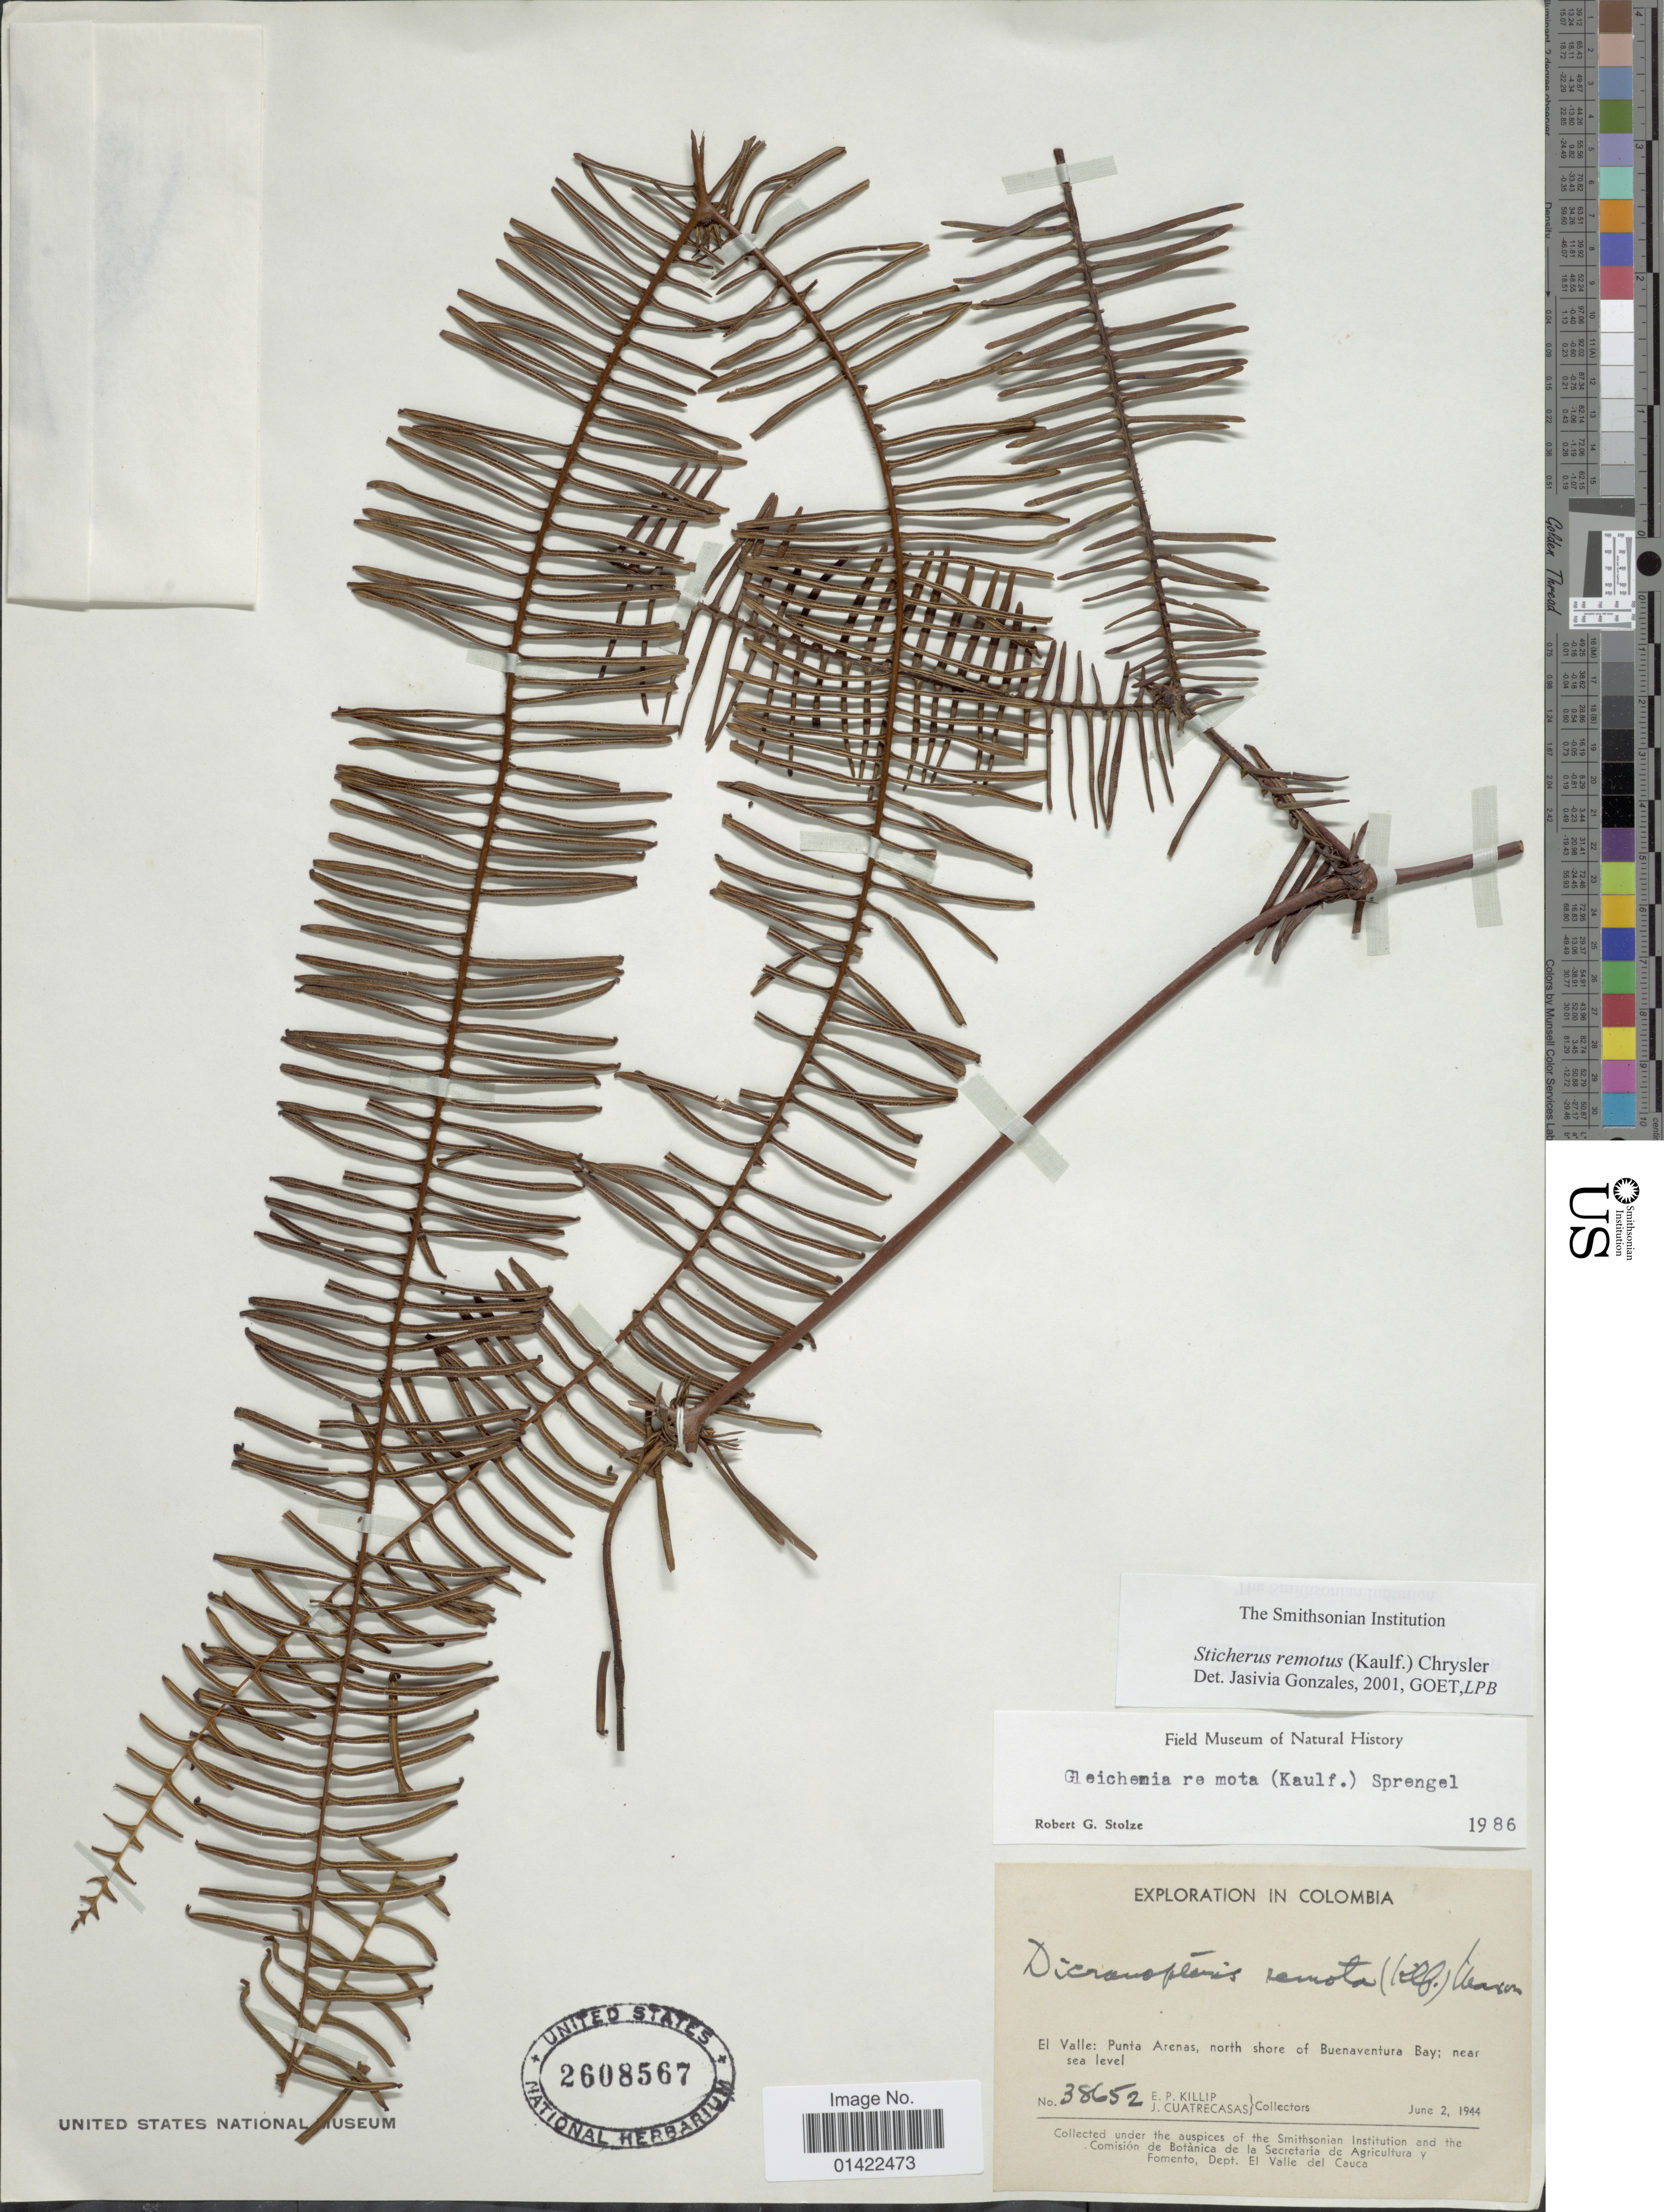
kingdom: Plantae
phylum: Tracheophyta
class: Polypodiopsida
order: Gleicheniales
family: Gleicheniaceae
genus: Sticherus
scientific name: Sticherus remotus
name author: (Kaulf.) Chrysler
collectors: E. P. Killip & J. Cuatrecasas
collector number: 38652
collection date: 1944-06-02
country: Colombia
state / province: Valle del Cauca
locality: Punta Arenas, north shore of Buenaventura Bay; near sea level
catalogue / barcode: US 2608567